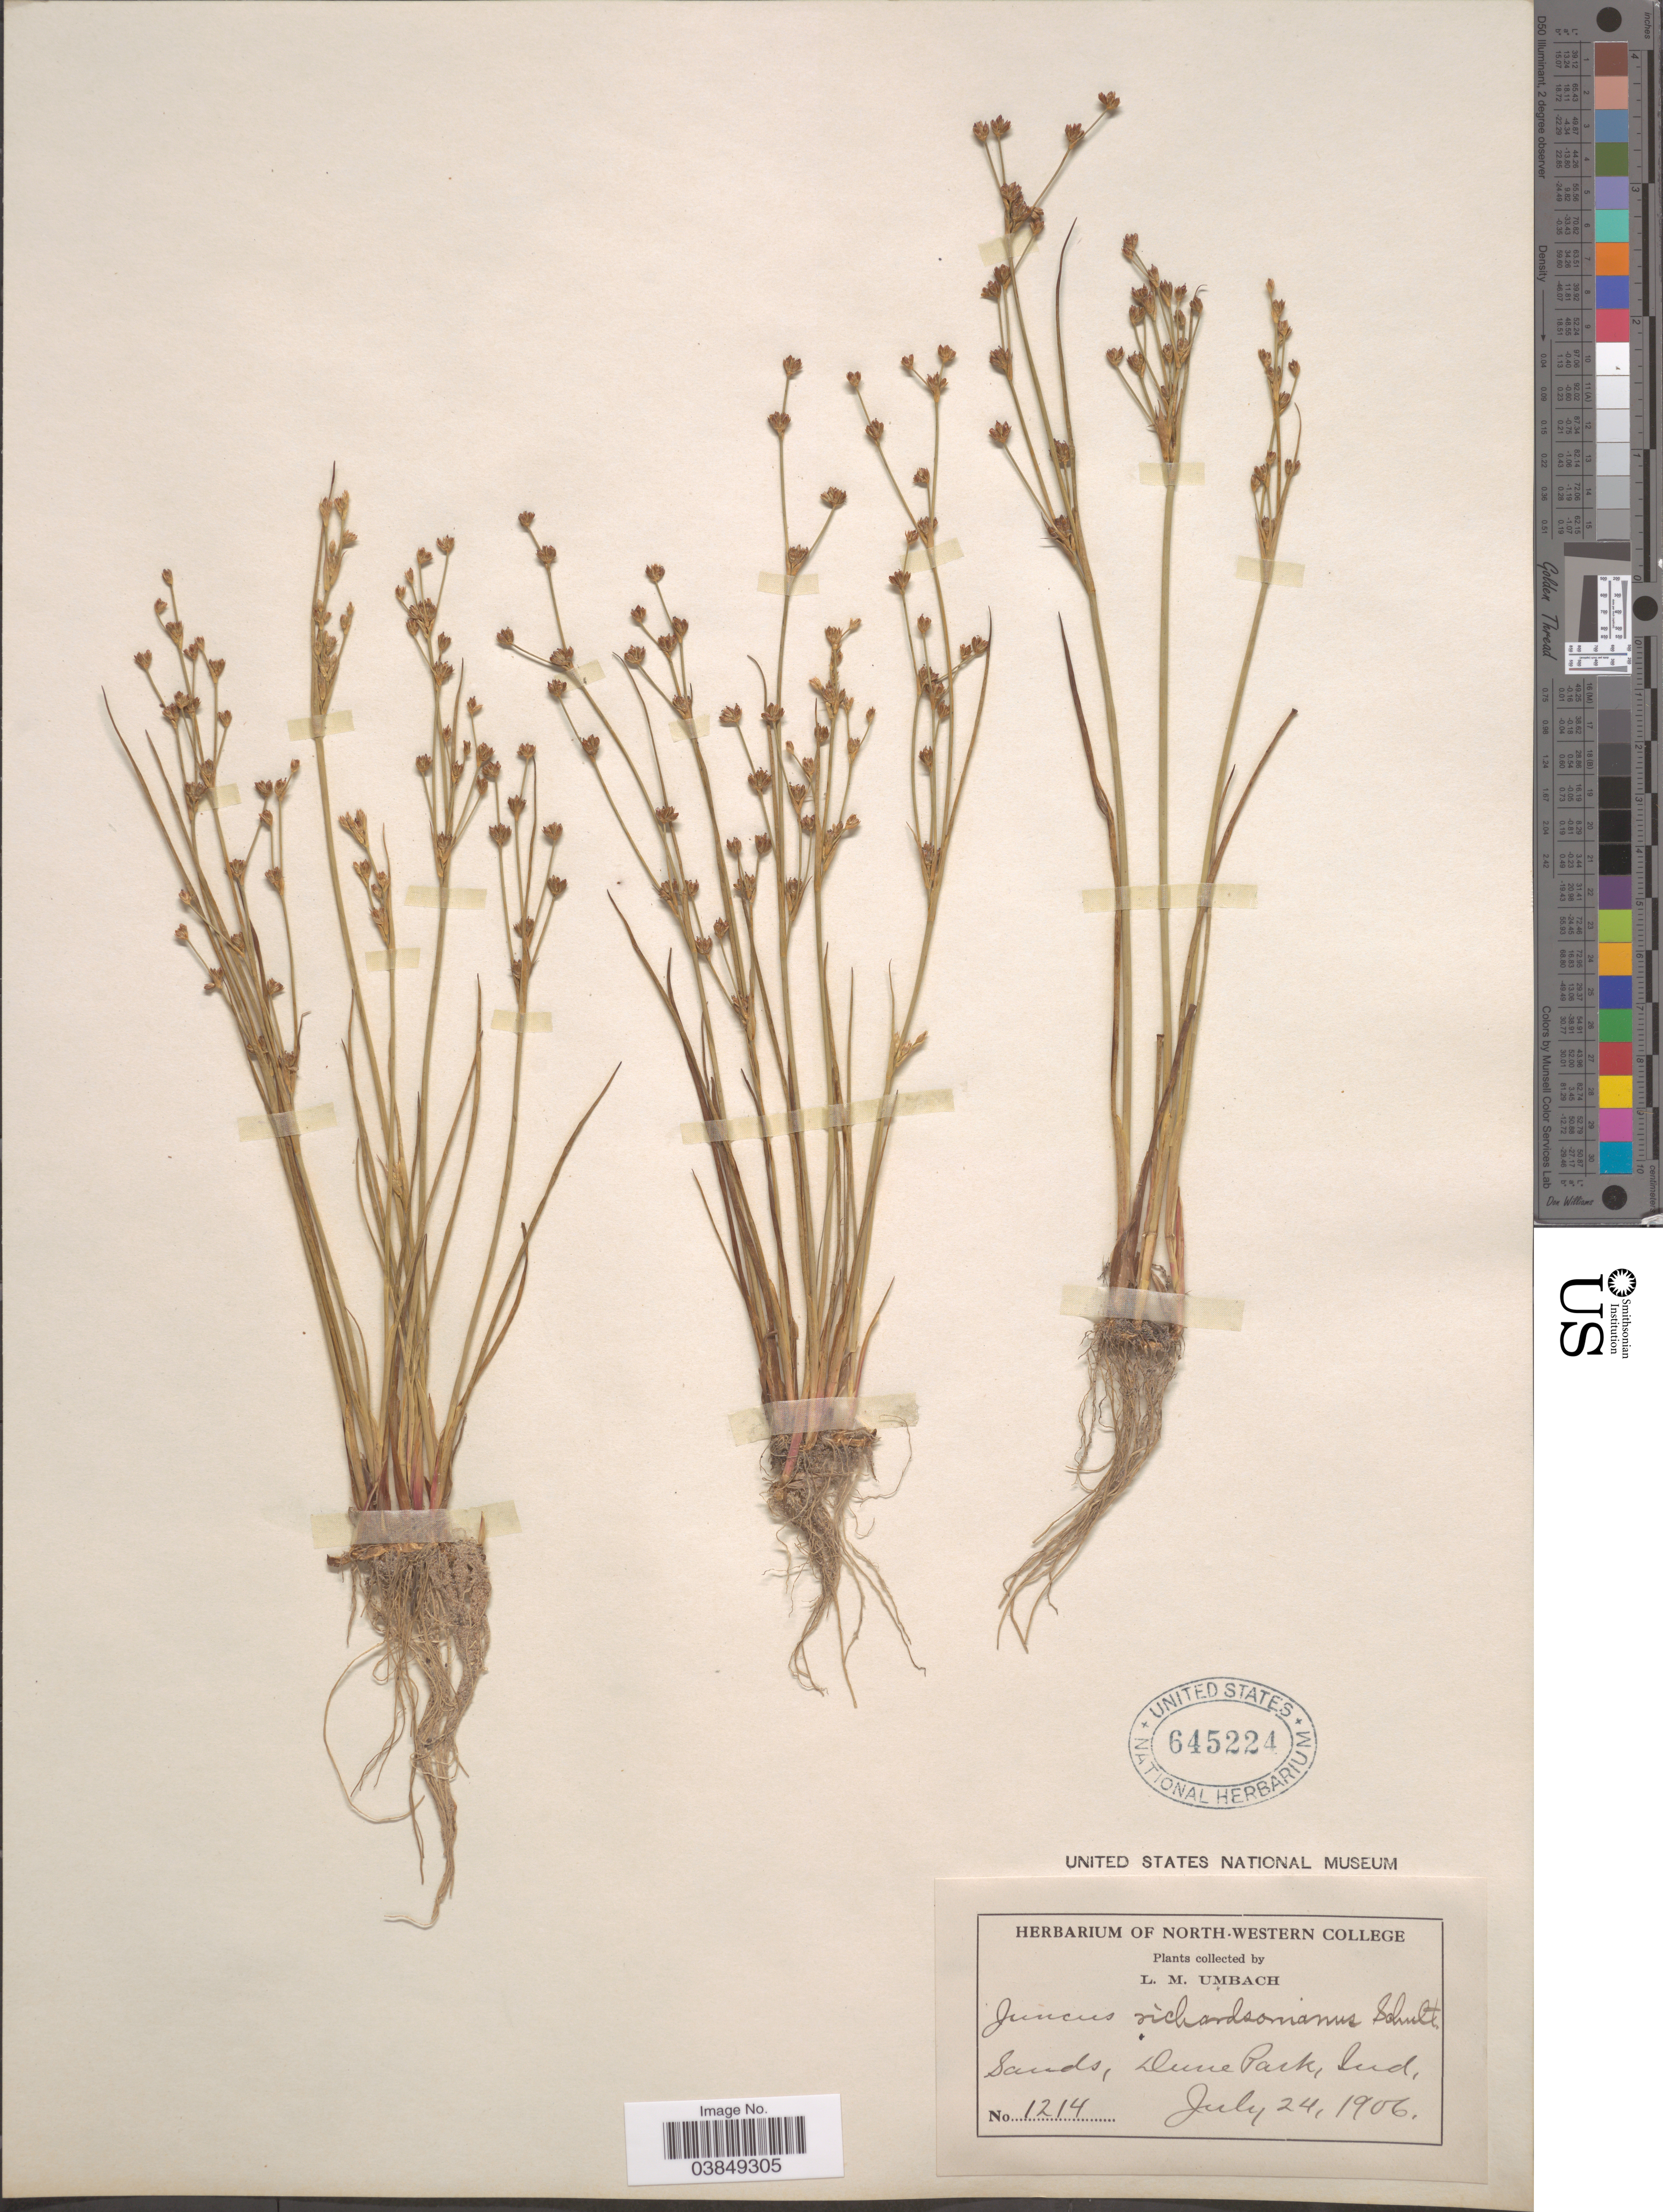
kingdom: Plantae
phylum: Tracheophyta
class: Liliopsida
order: Poales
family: Juncaceae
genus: Juncus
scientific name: Juncus richardsonianus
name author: Schult. & Schult. f.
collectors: L. M. Umbach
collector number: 1214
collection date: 1906-07-24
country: United States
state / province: Indiana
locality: Dune Park.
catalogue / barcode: US 645224